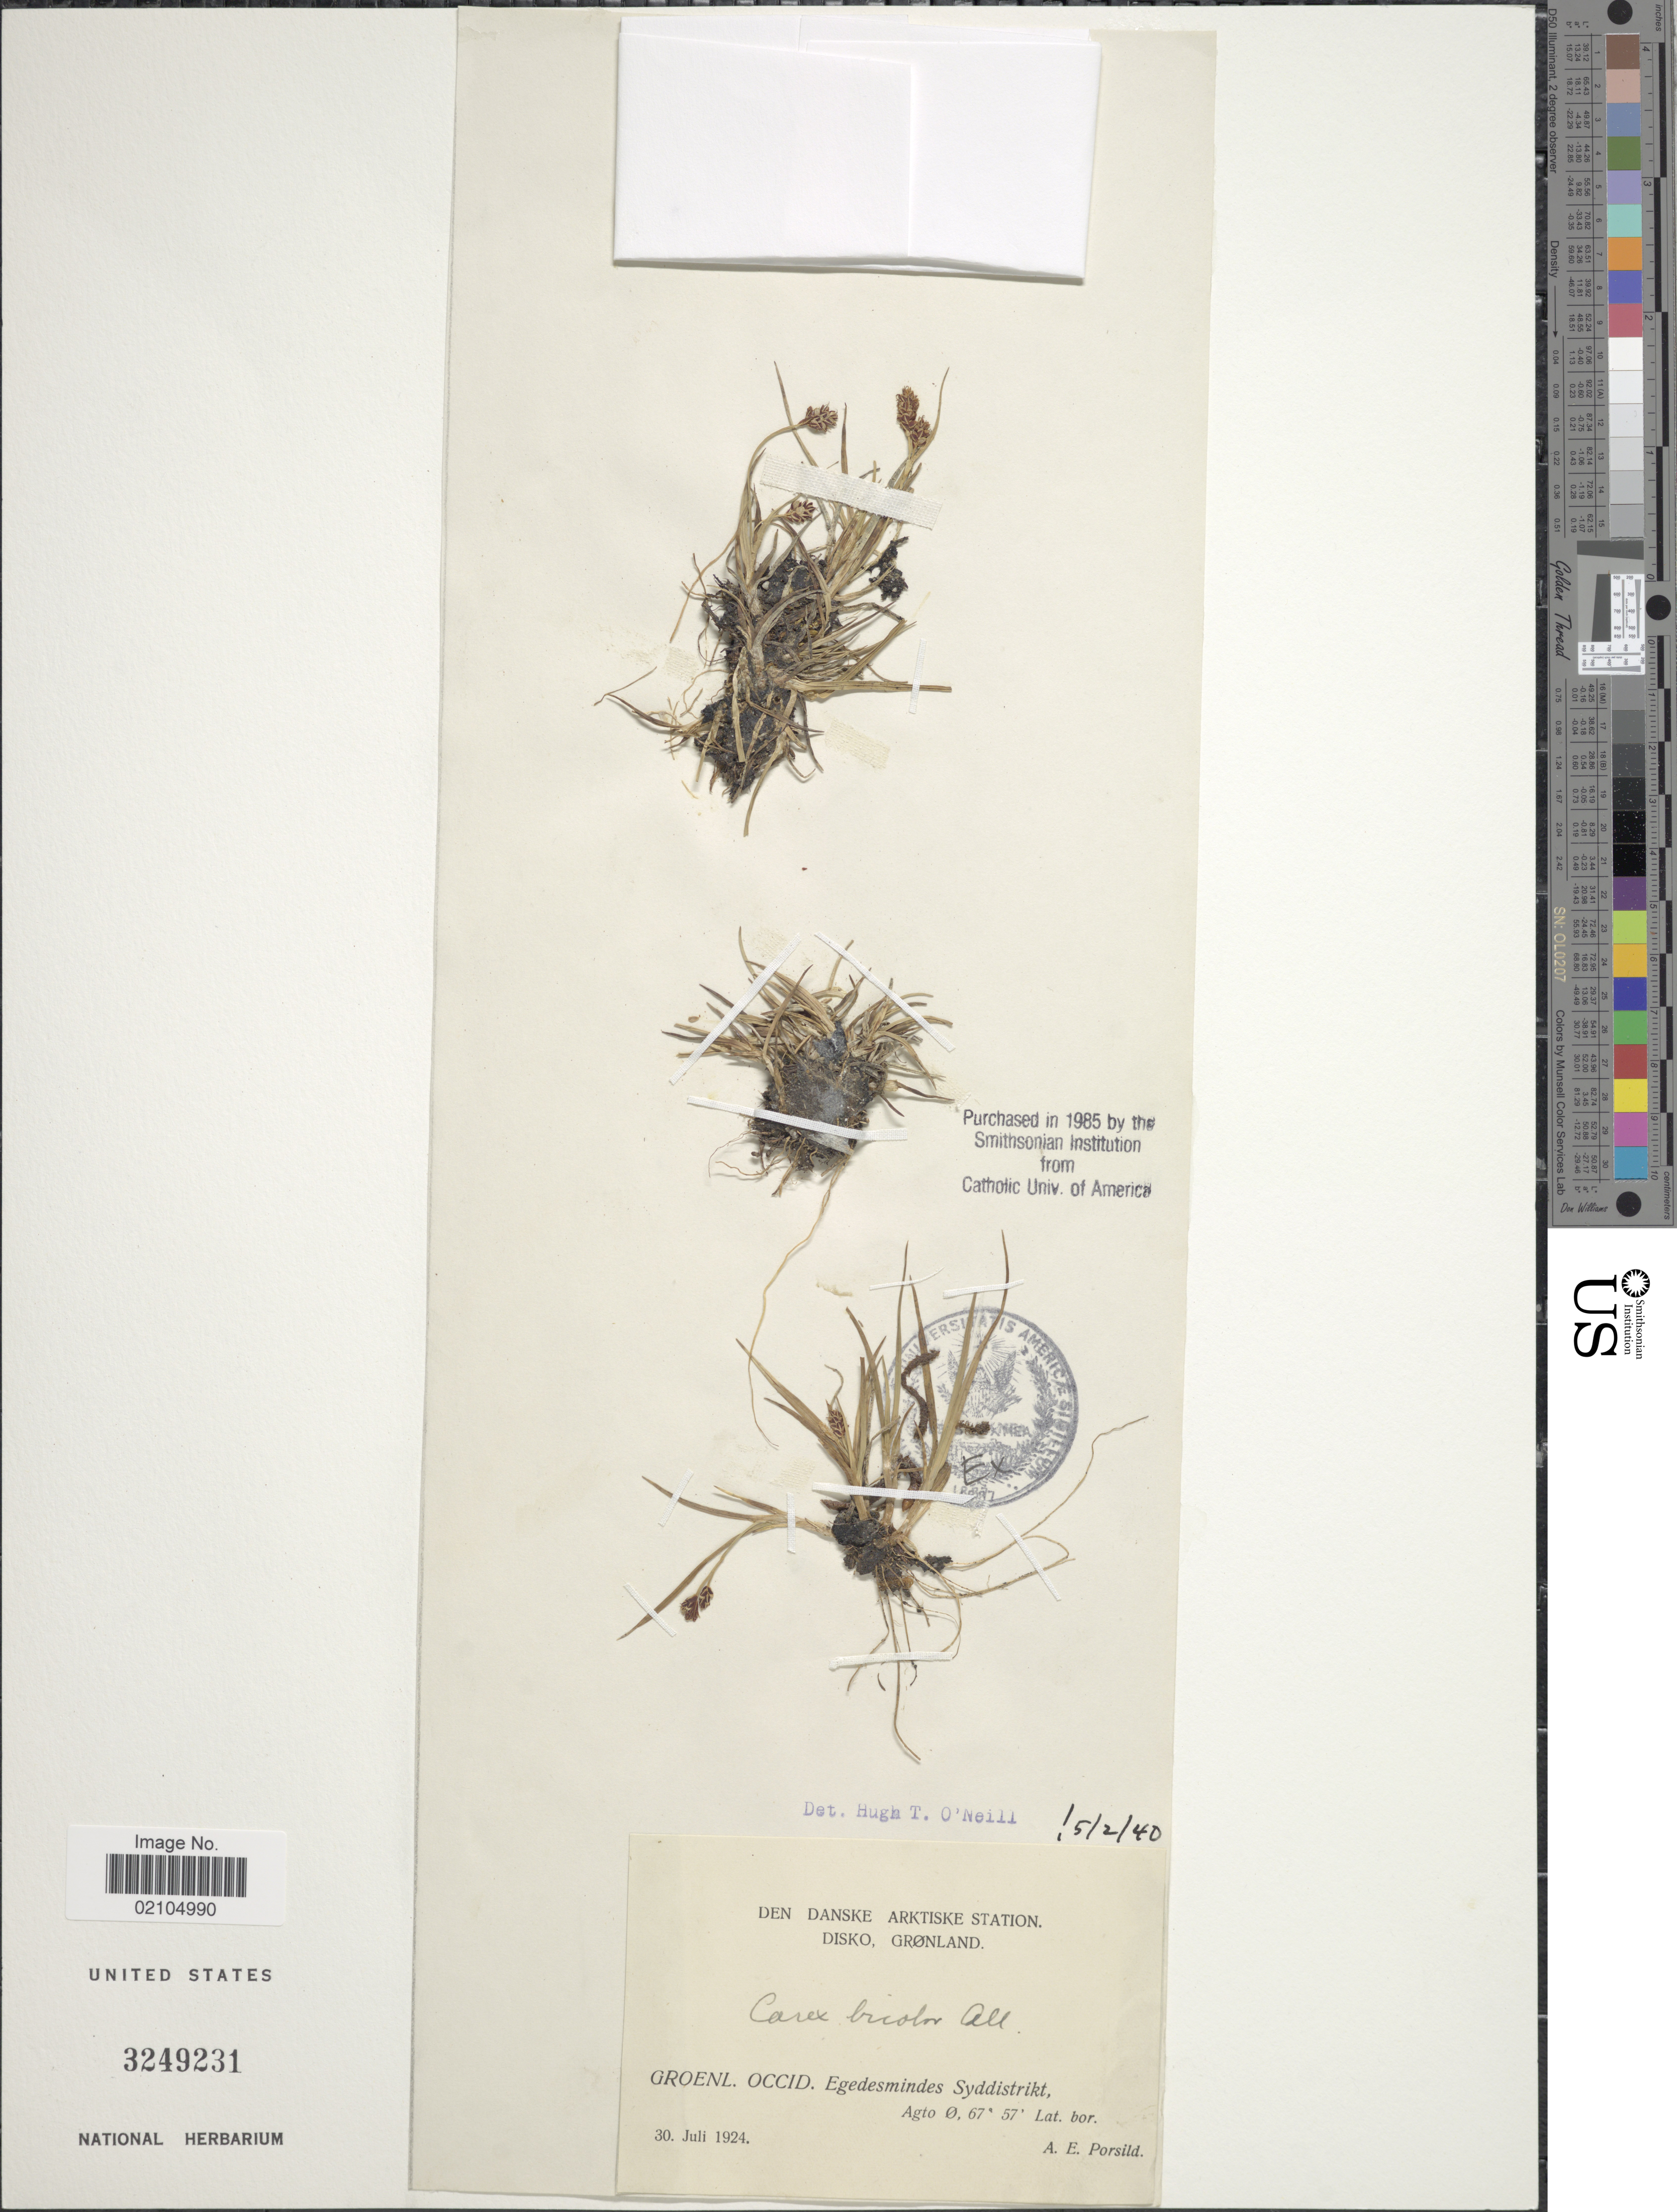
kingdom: Plantae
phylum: Tracheophyta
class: Liliopsida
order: Poales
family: Cyperaceae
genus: Carex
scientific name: Carex bicolor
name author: Bellardi ex All.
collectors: A. E. Porsild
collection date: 1924-07-30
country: Greenland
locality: Den Danske Arktiske Station. Disko, Gronland. Groenl. Occid. Egedesmindes Syddistrikt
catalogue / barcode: US 3249231